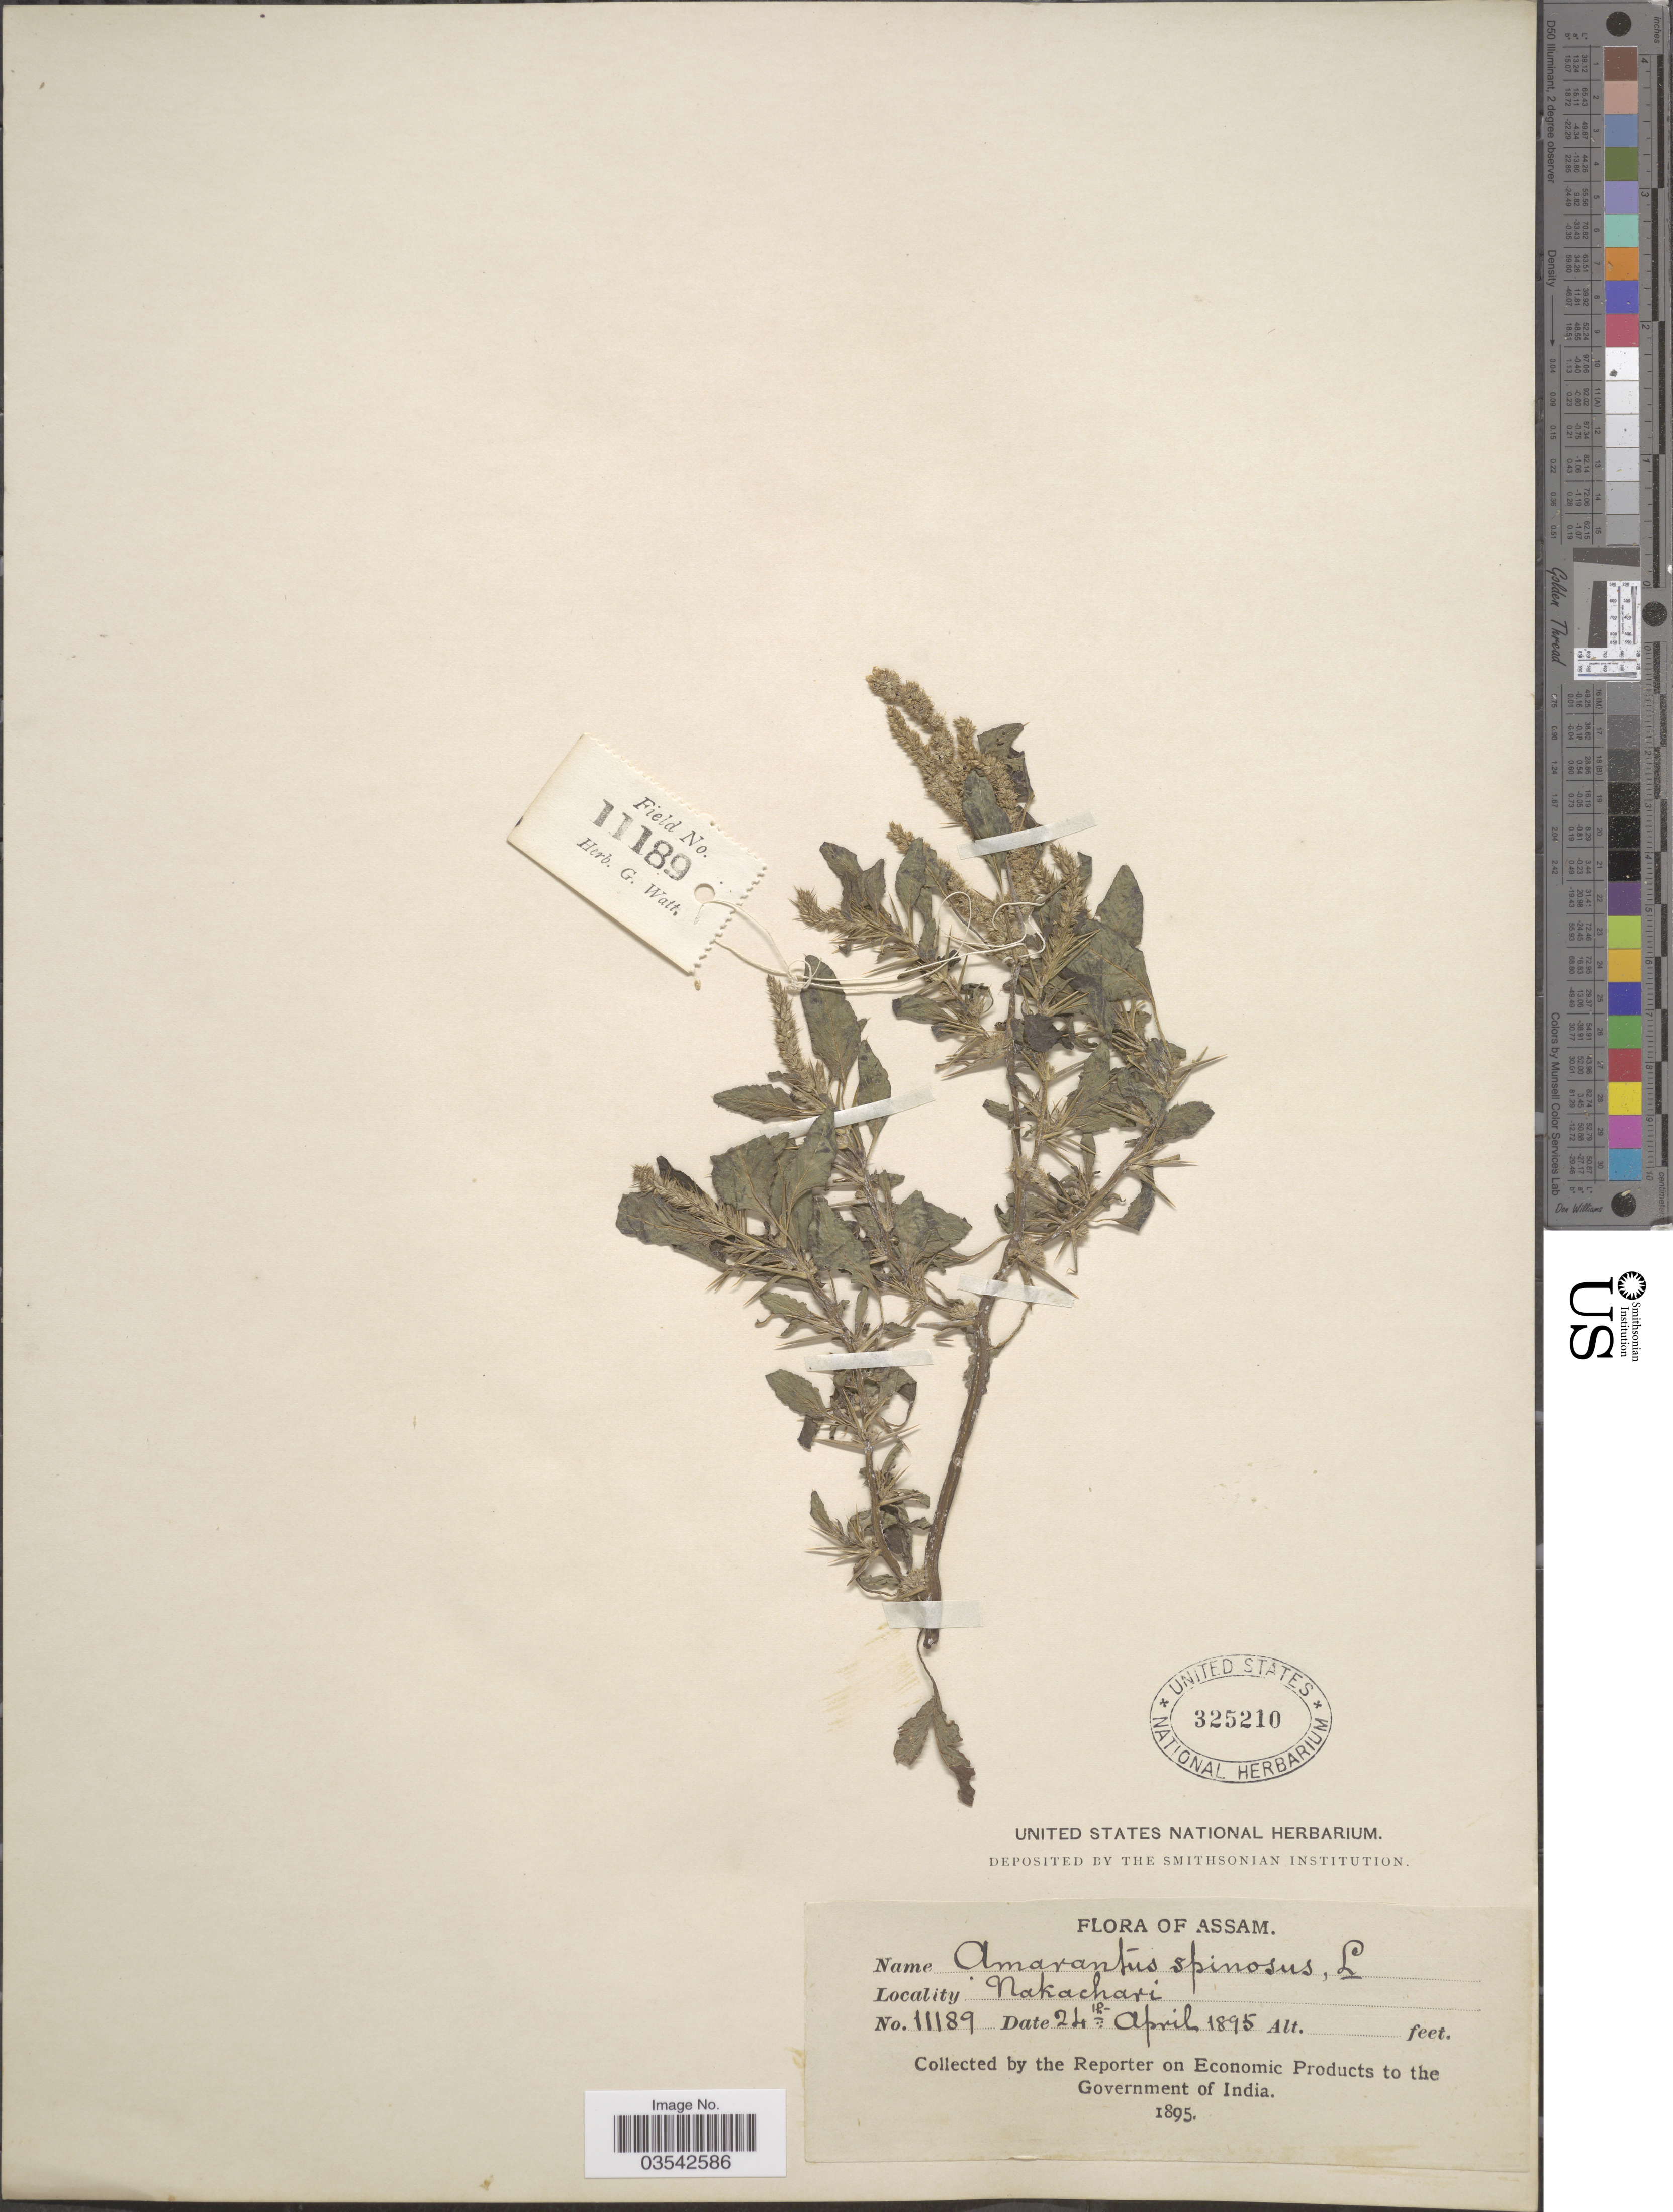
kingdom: Plantae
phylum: Tracheophyta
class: Magnoliopsida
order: Caryophyllales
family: Amaranthaceae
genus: Amaranthus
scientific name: Amaranthus spinosus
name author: L.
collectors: Reporter on Economic Products to the Government of India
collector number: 11189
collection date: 1895-04-24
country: India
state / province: Assam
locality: Nakachari.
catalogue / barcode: US 325210